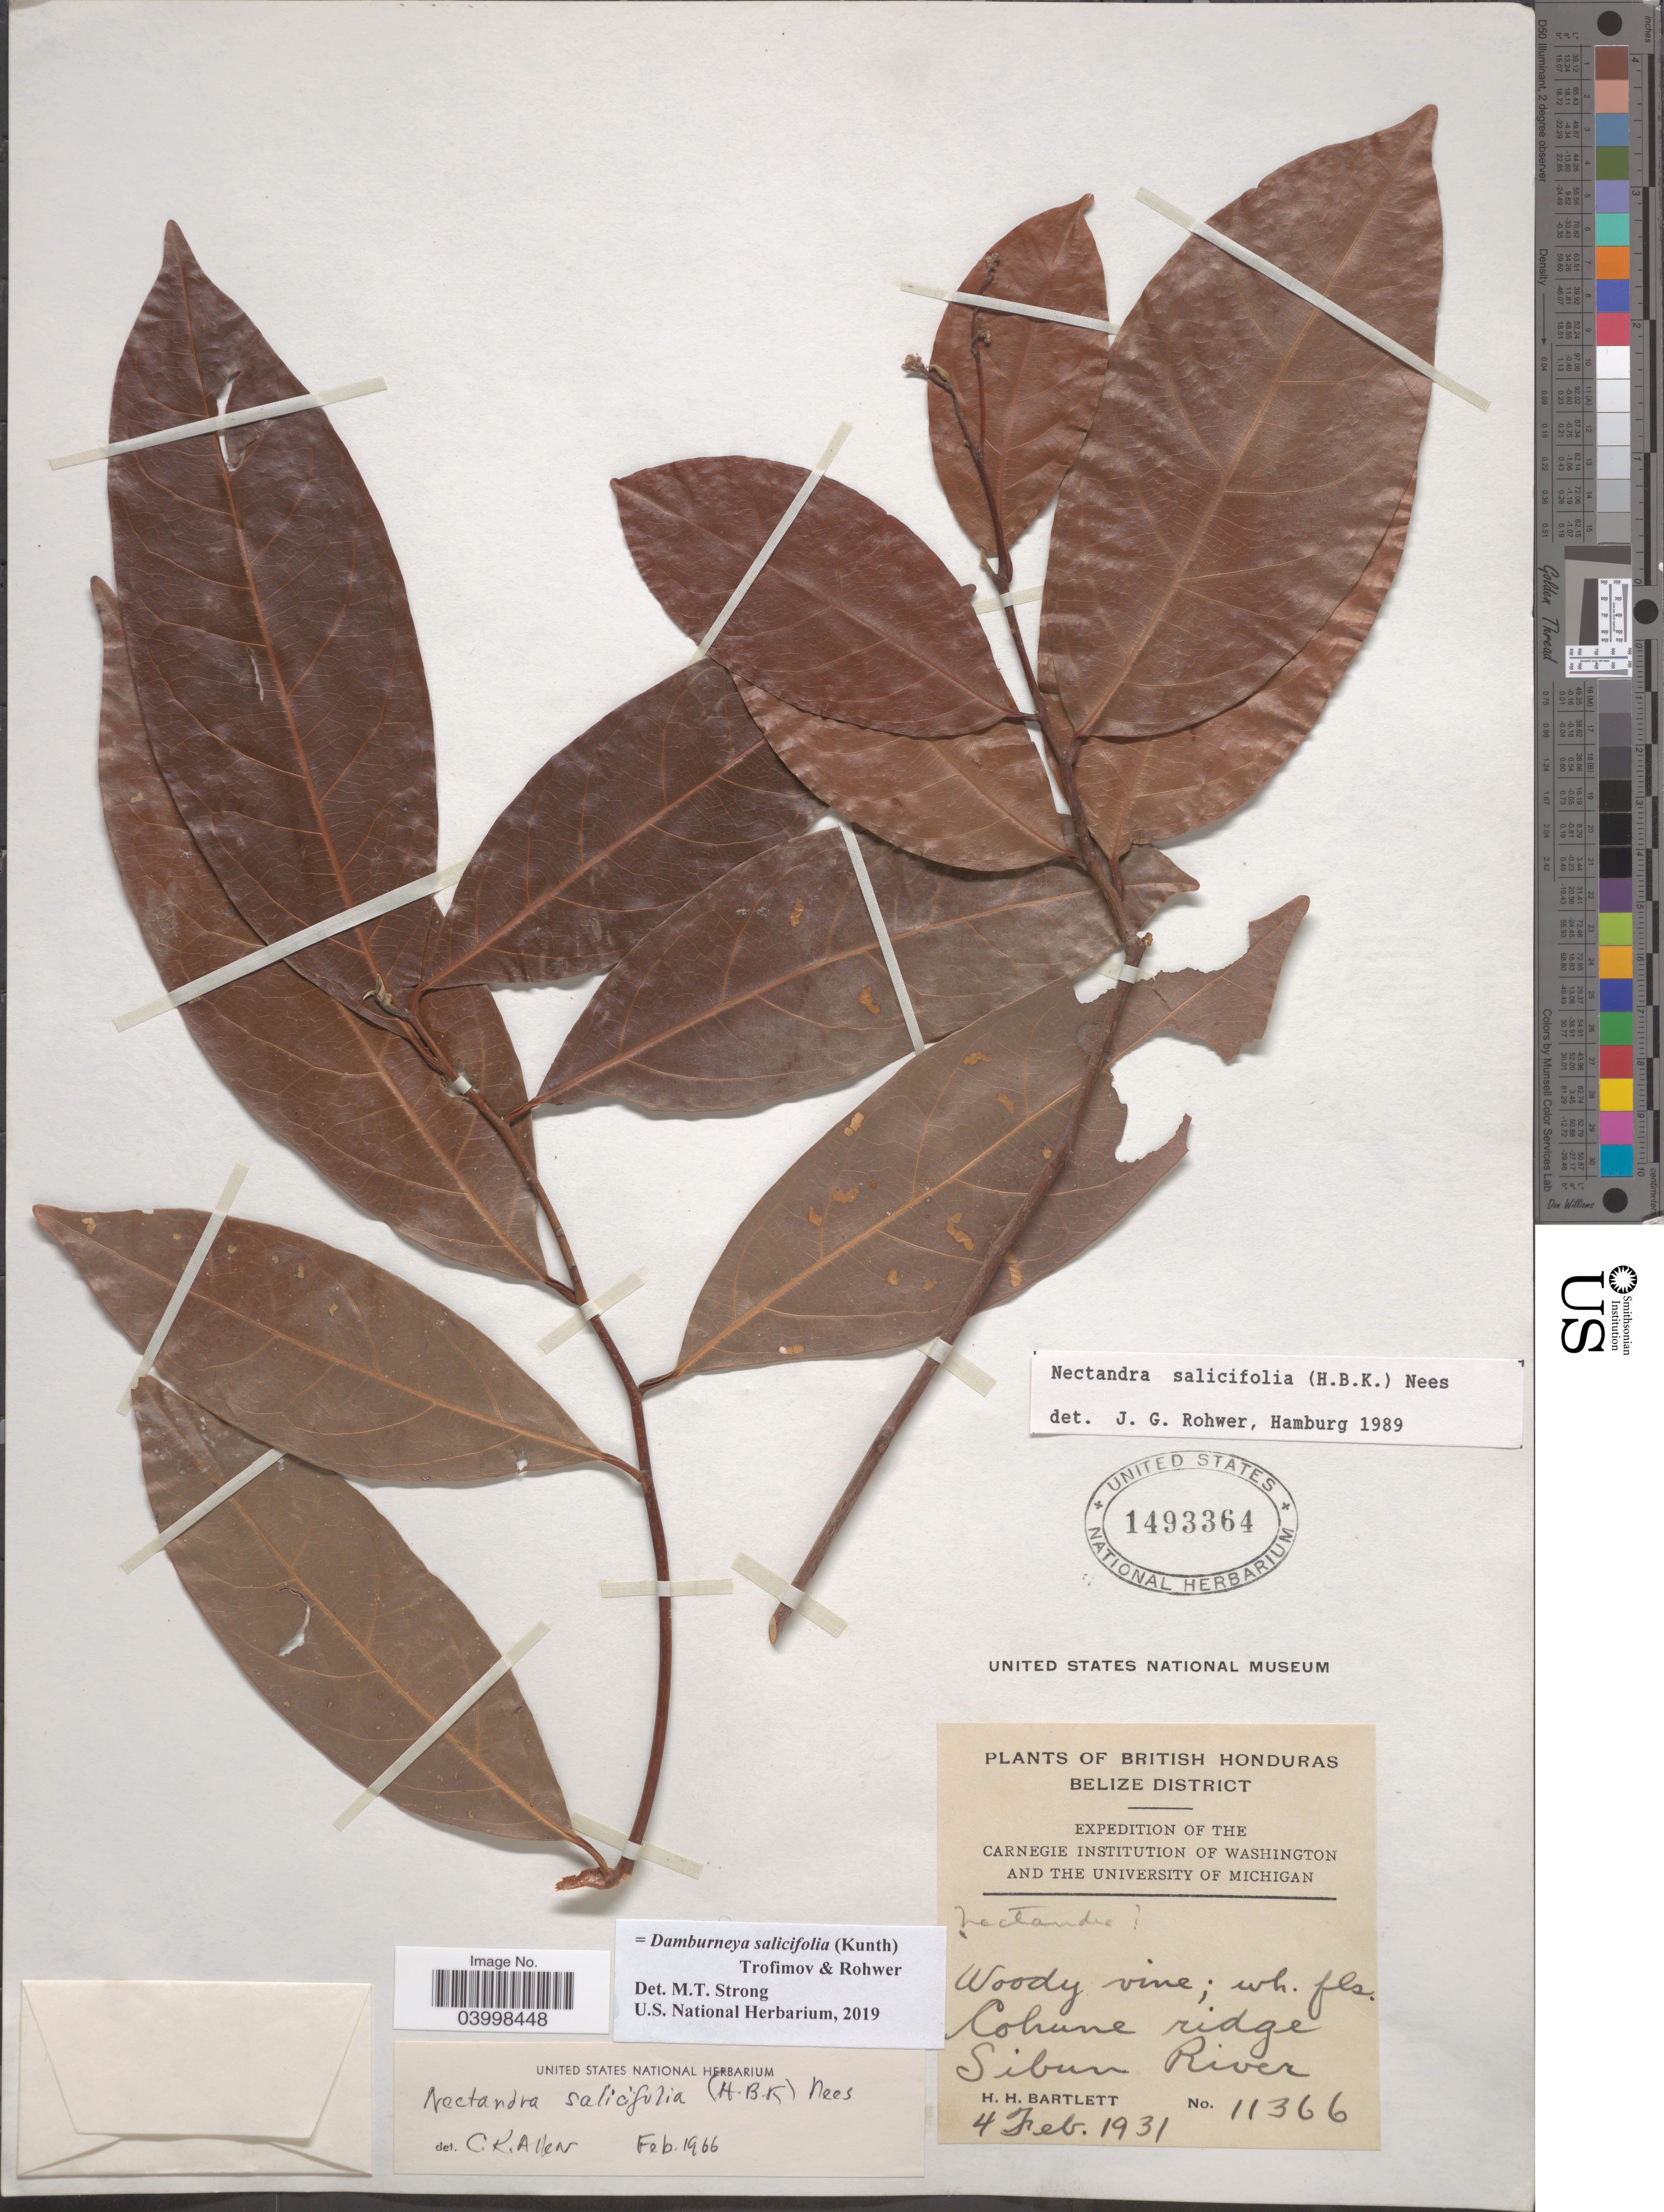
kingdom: Plantae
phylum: Tracheophyta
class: Magnoliopsida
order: Laurales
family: Lauraceae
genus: Damburneya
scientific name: Damburneya salicifolia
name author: (Kunth) Trofimov & Rohwer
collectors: H. H. Bartlett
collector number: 11366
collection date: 1931-02-04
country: Belize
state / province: Belize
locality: British Honduras. Belize District. Cohune ridge Sibun River.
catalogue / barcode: US 1493364